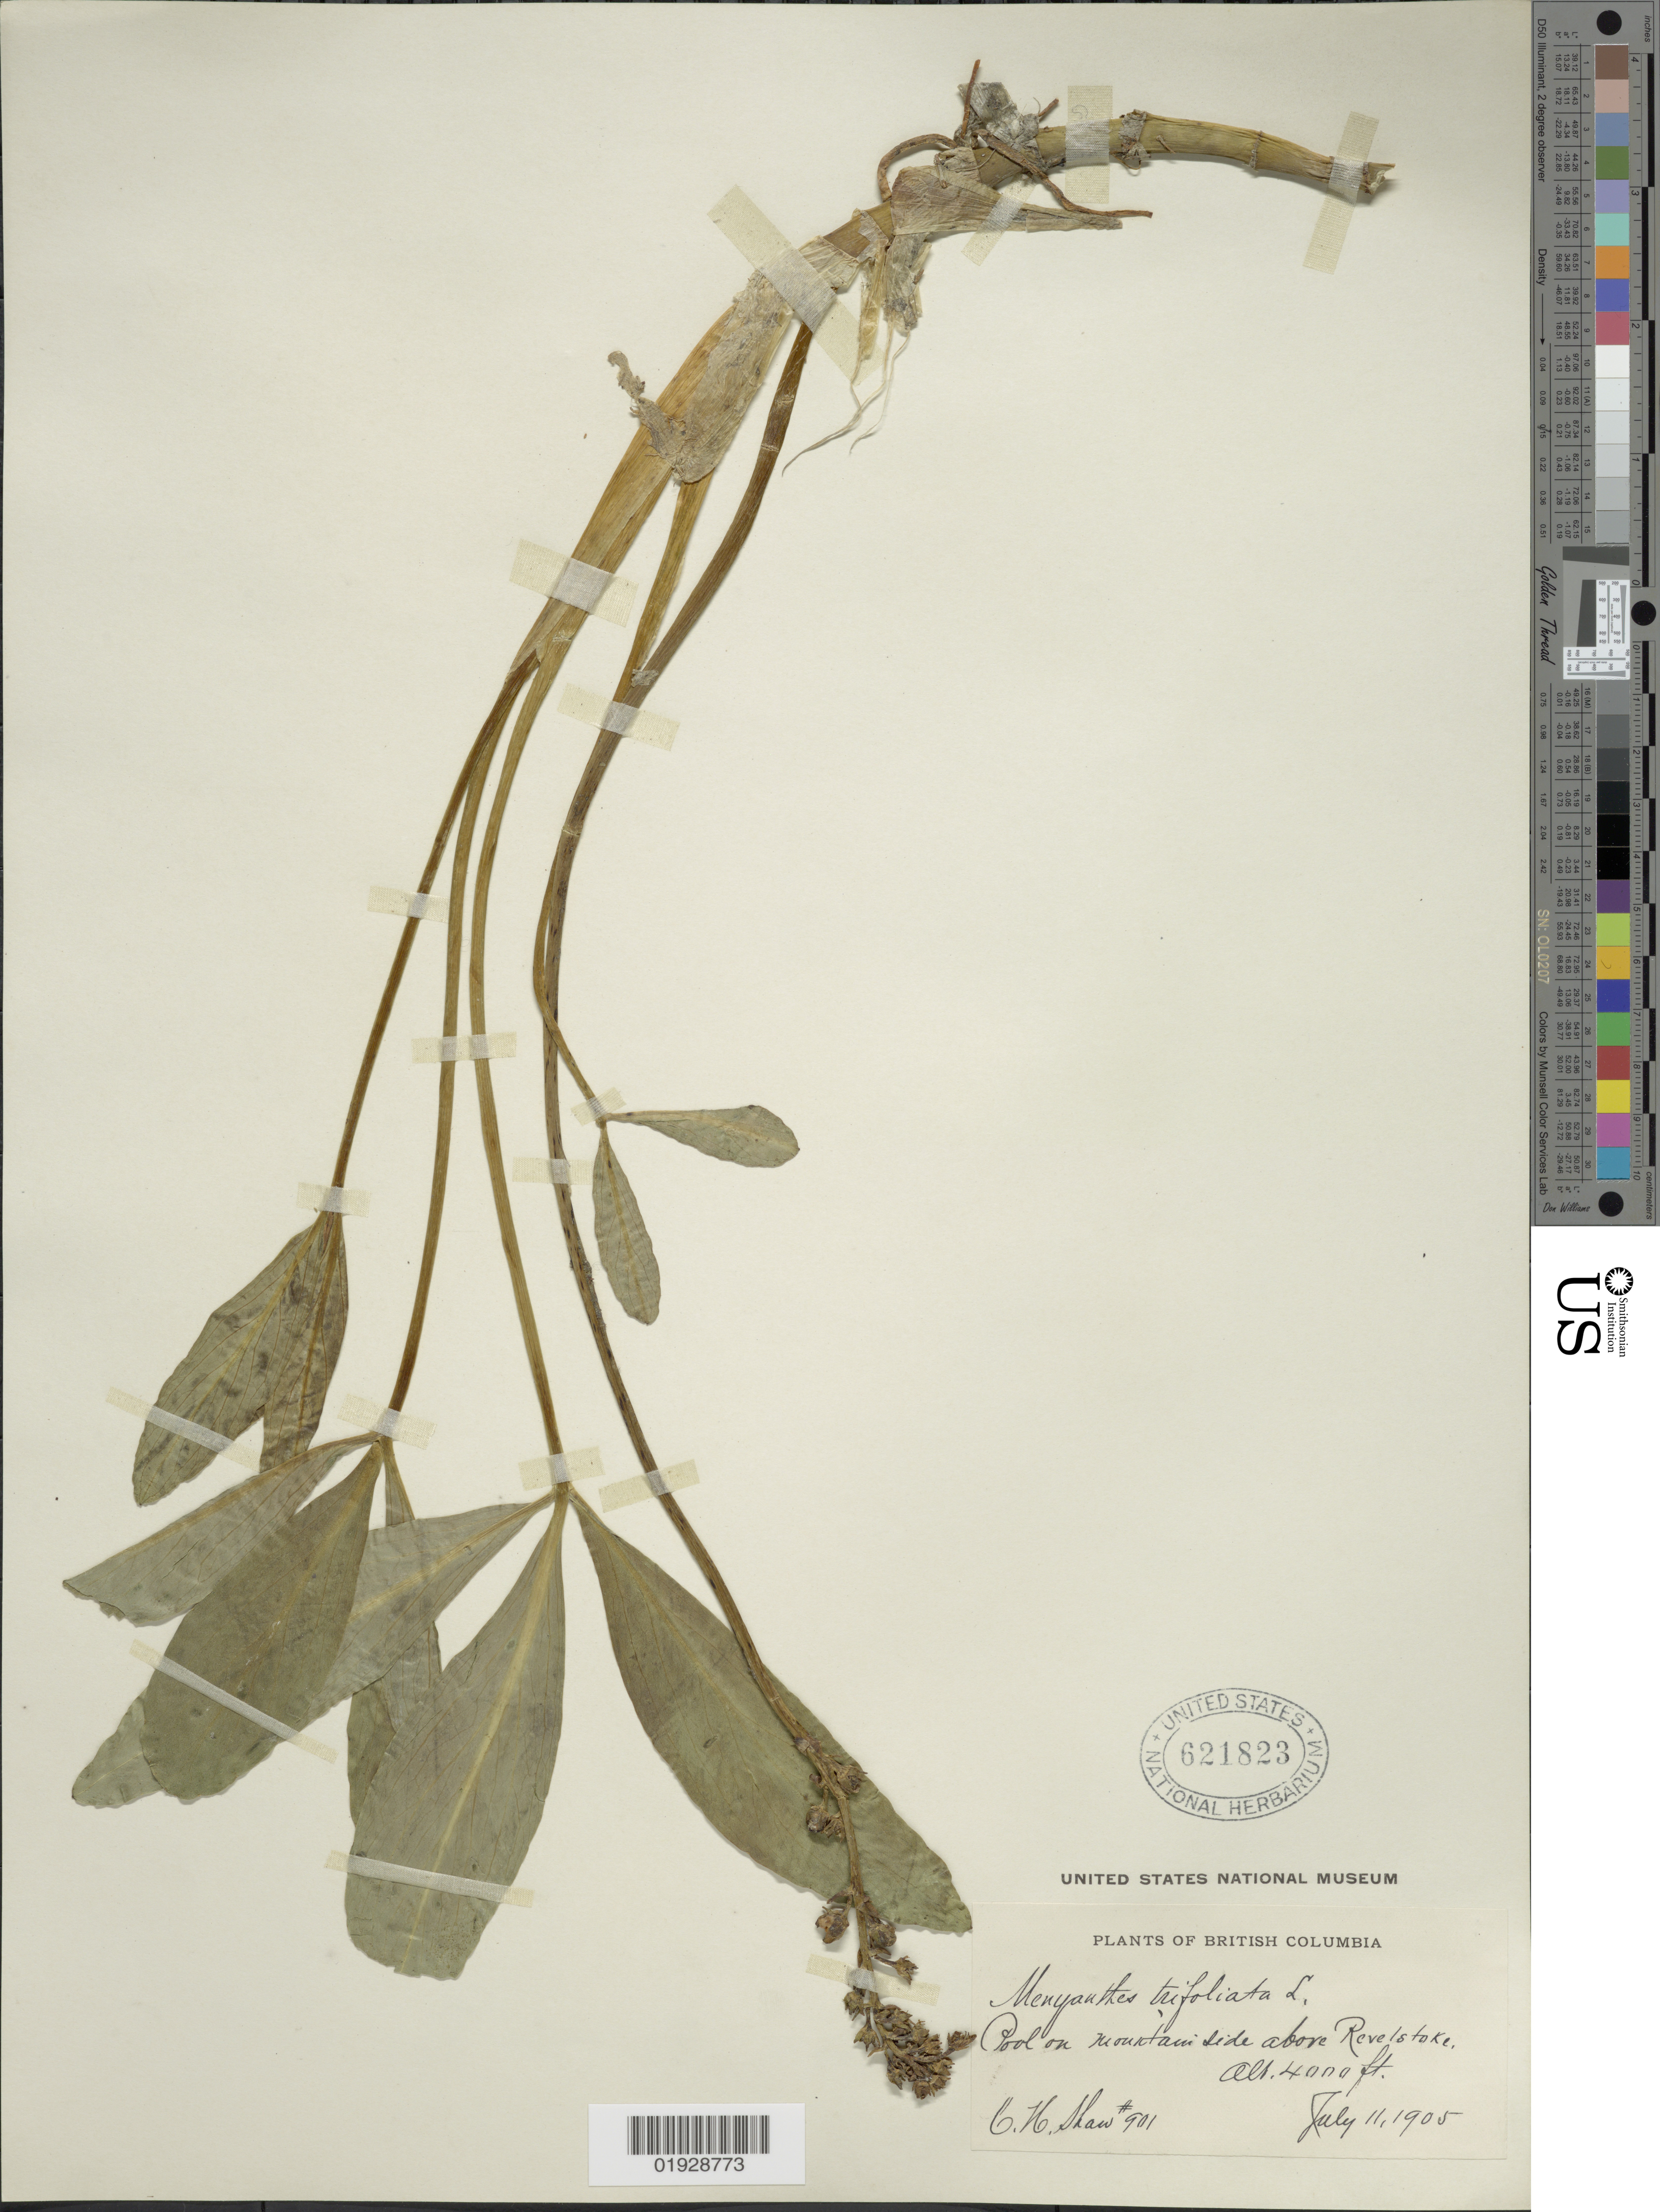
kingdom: Plantae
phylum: Tracheophyta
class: Magnoliopsida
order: Asterales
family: Menyanthaceae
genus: Menyanthes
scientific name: Menyanthes trifoliata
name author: L.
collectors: C. H. Shaw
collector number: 901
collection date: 1905-07-11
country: Canada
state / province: British Columbia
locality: Pool on mountain side above Revelstoke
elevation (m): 1219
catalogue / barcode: US 621823